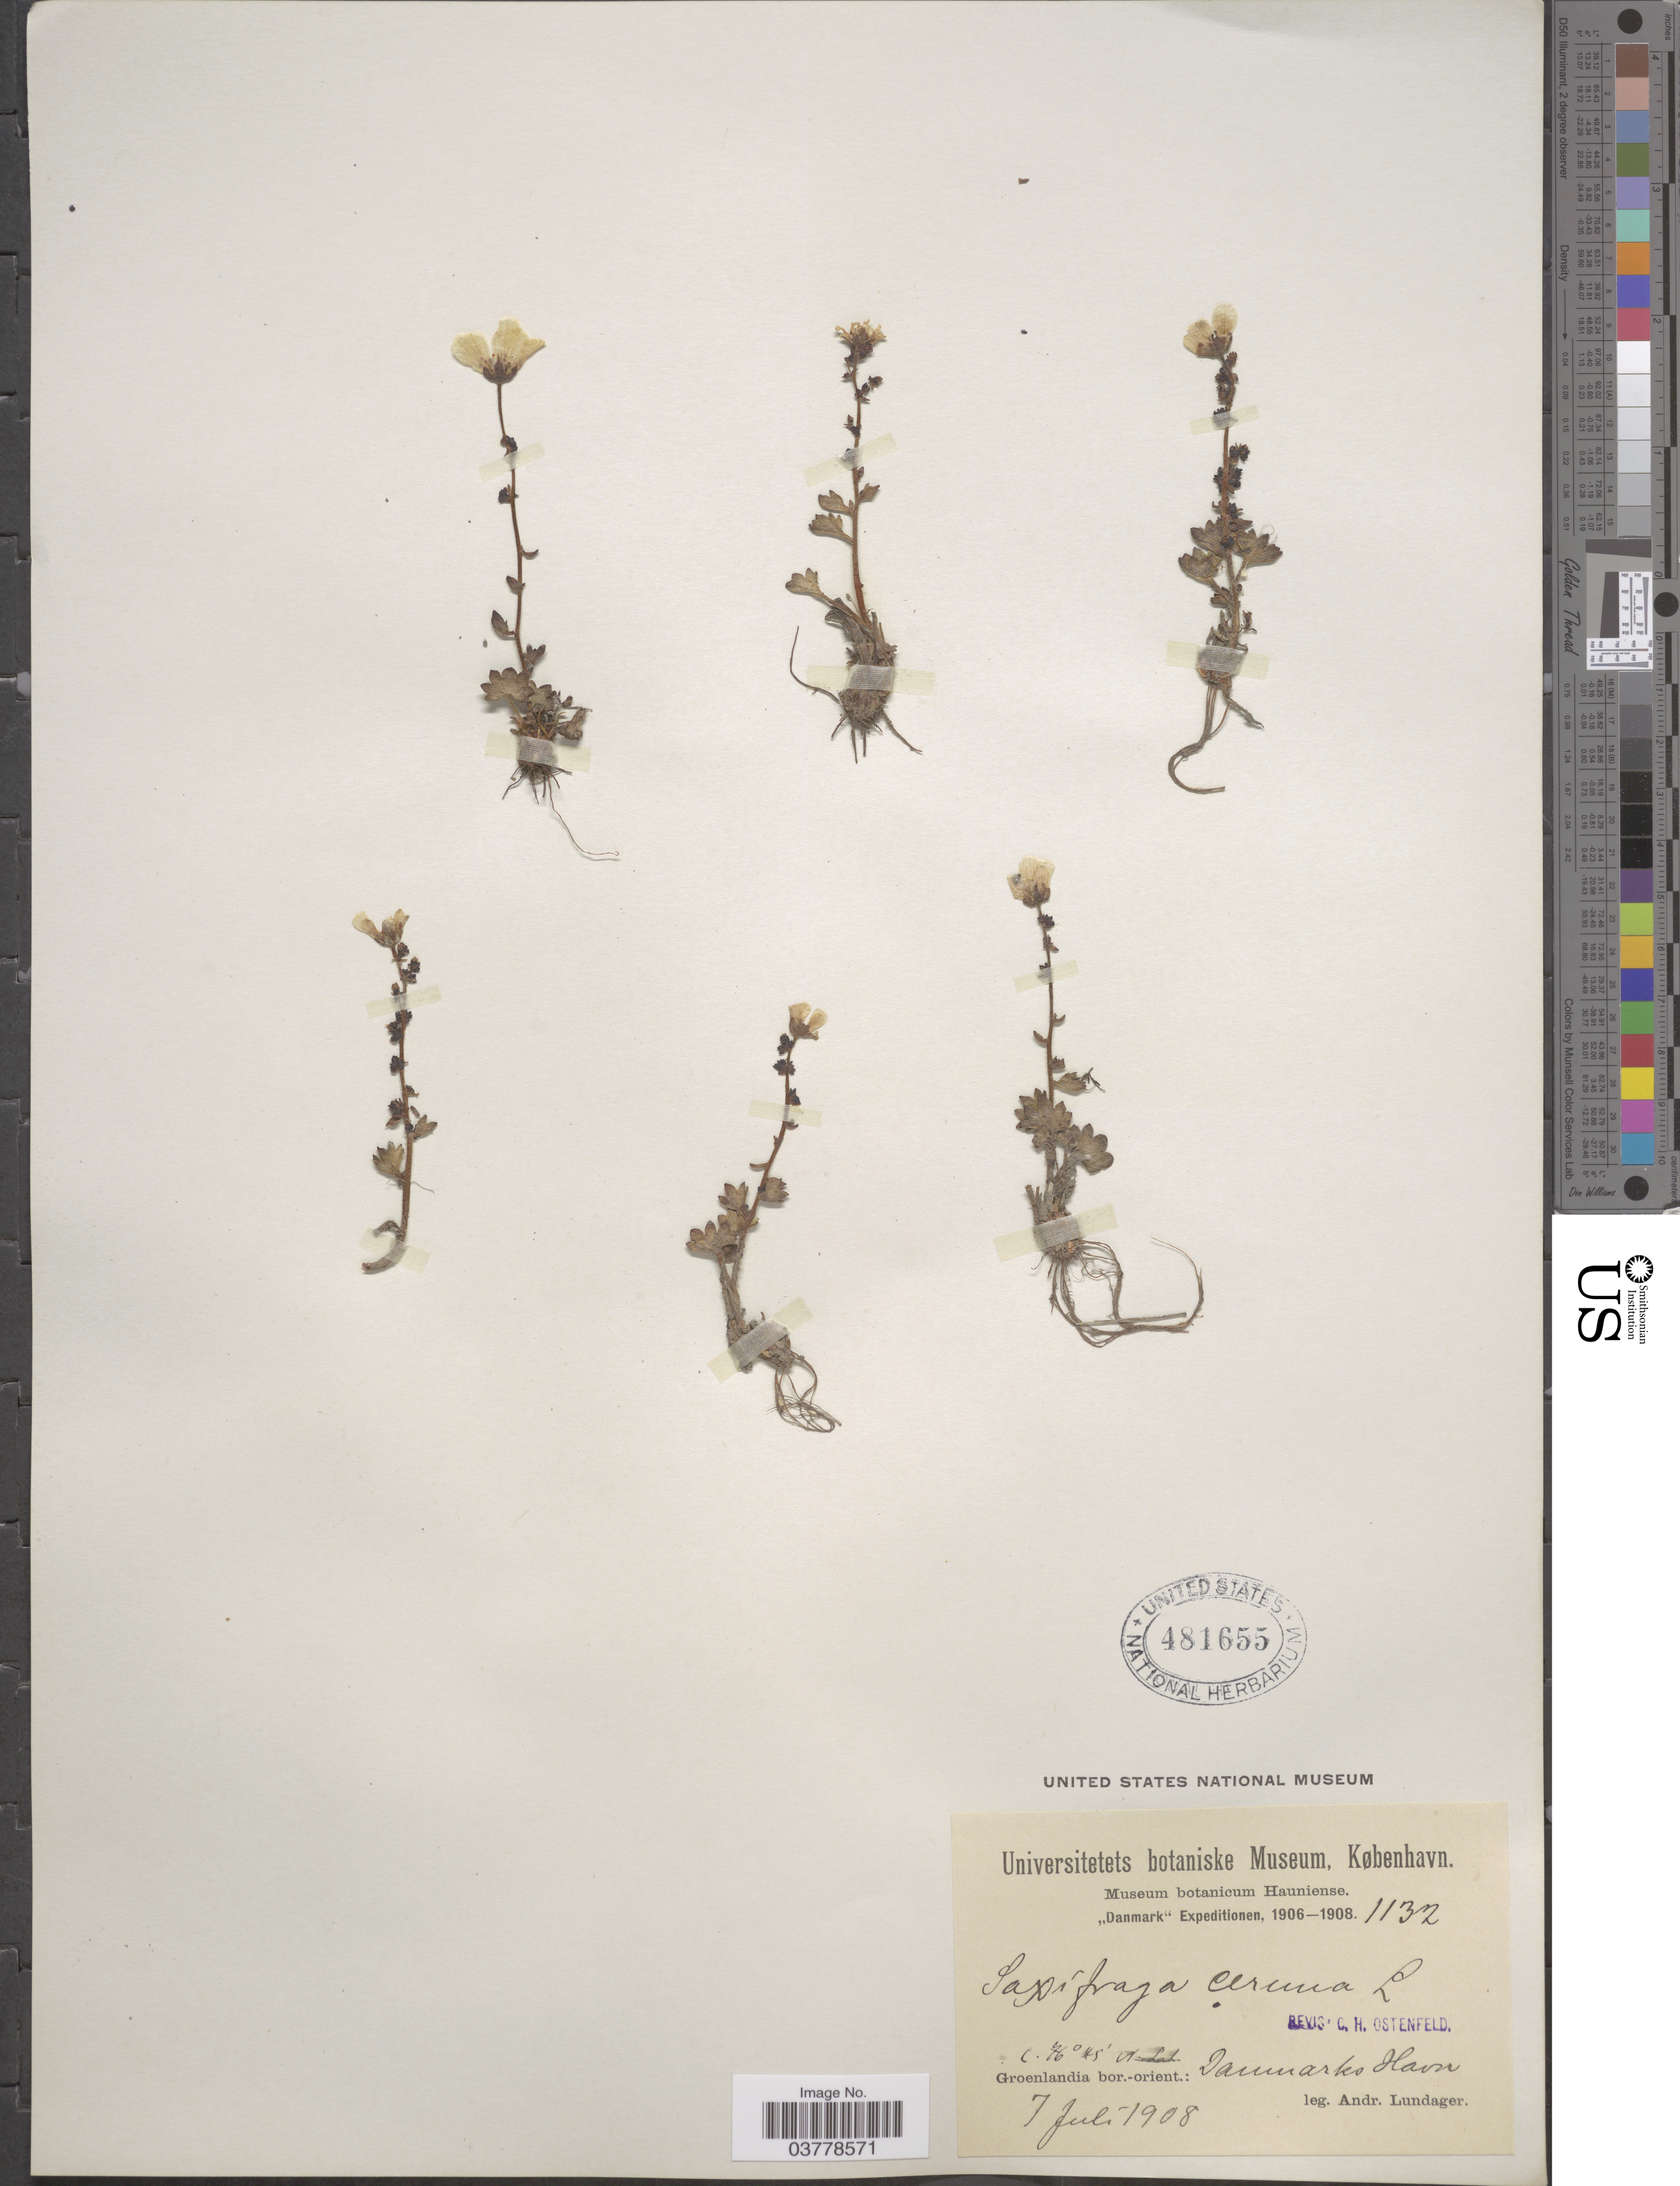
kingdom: Plantae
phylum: Tracheophyta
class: Magnoliopsida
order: Saxifragales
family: Saxifragaceae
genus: Saxifraga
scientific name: Saxifraga cernua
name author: L.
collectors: A. Lundager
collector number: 1132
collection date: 1908-07-07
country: Greenland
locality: Groenlandia bor.-orient.: Danmarks Havn.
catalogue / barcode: US 481655